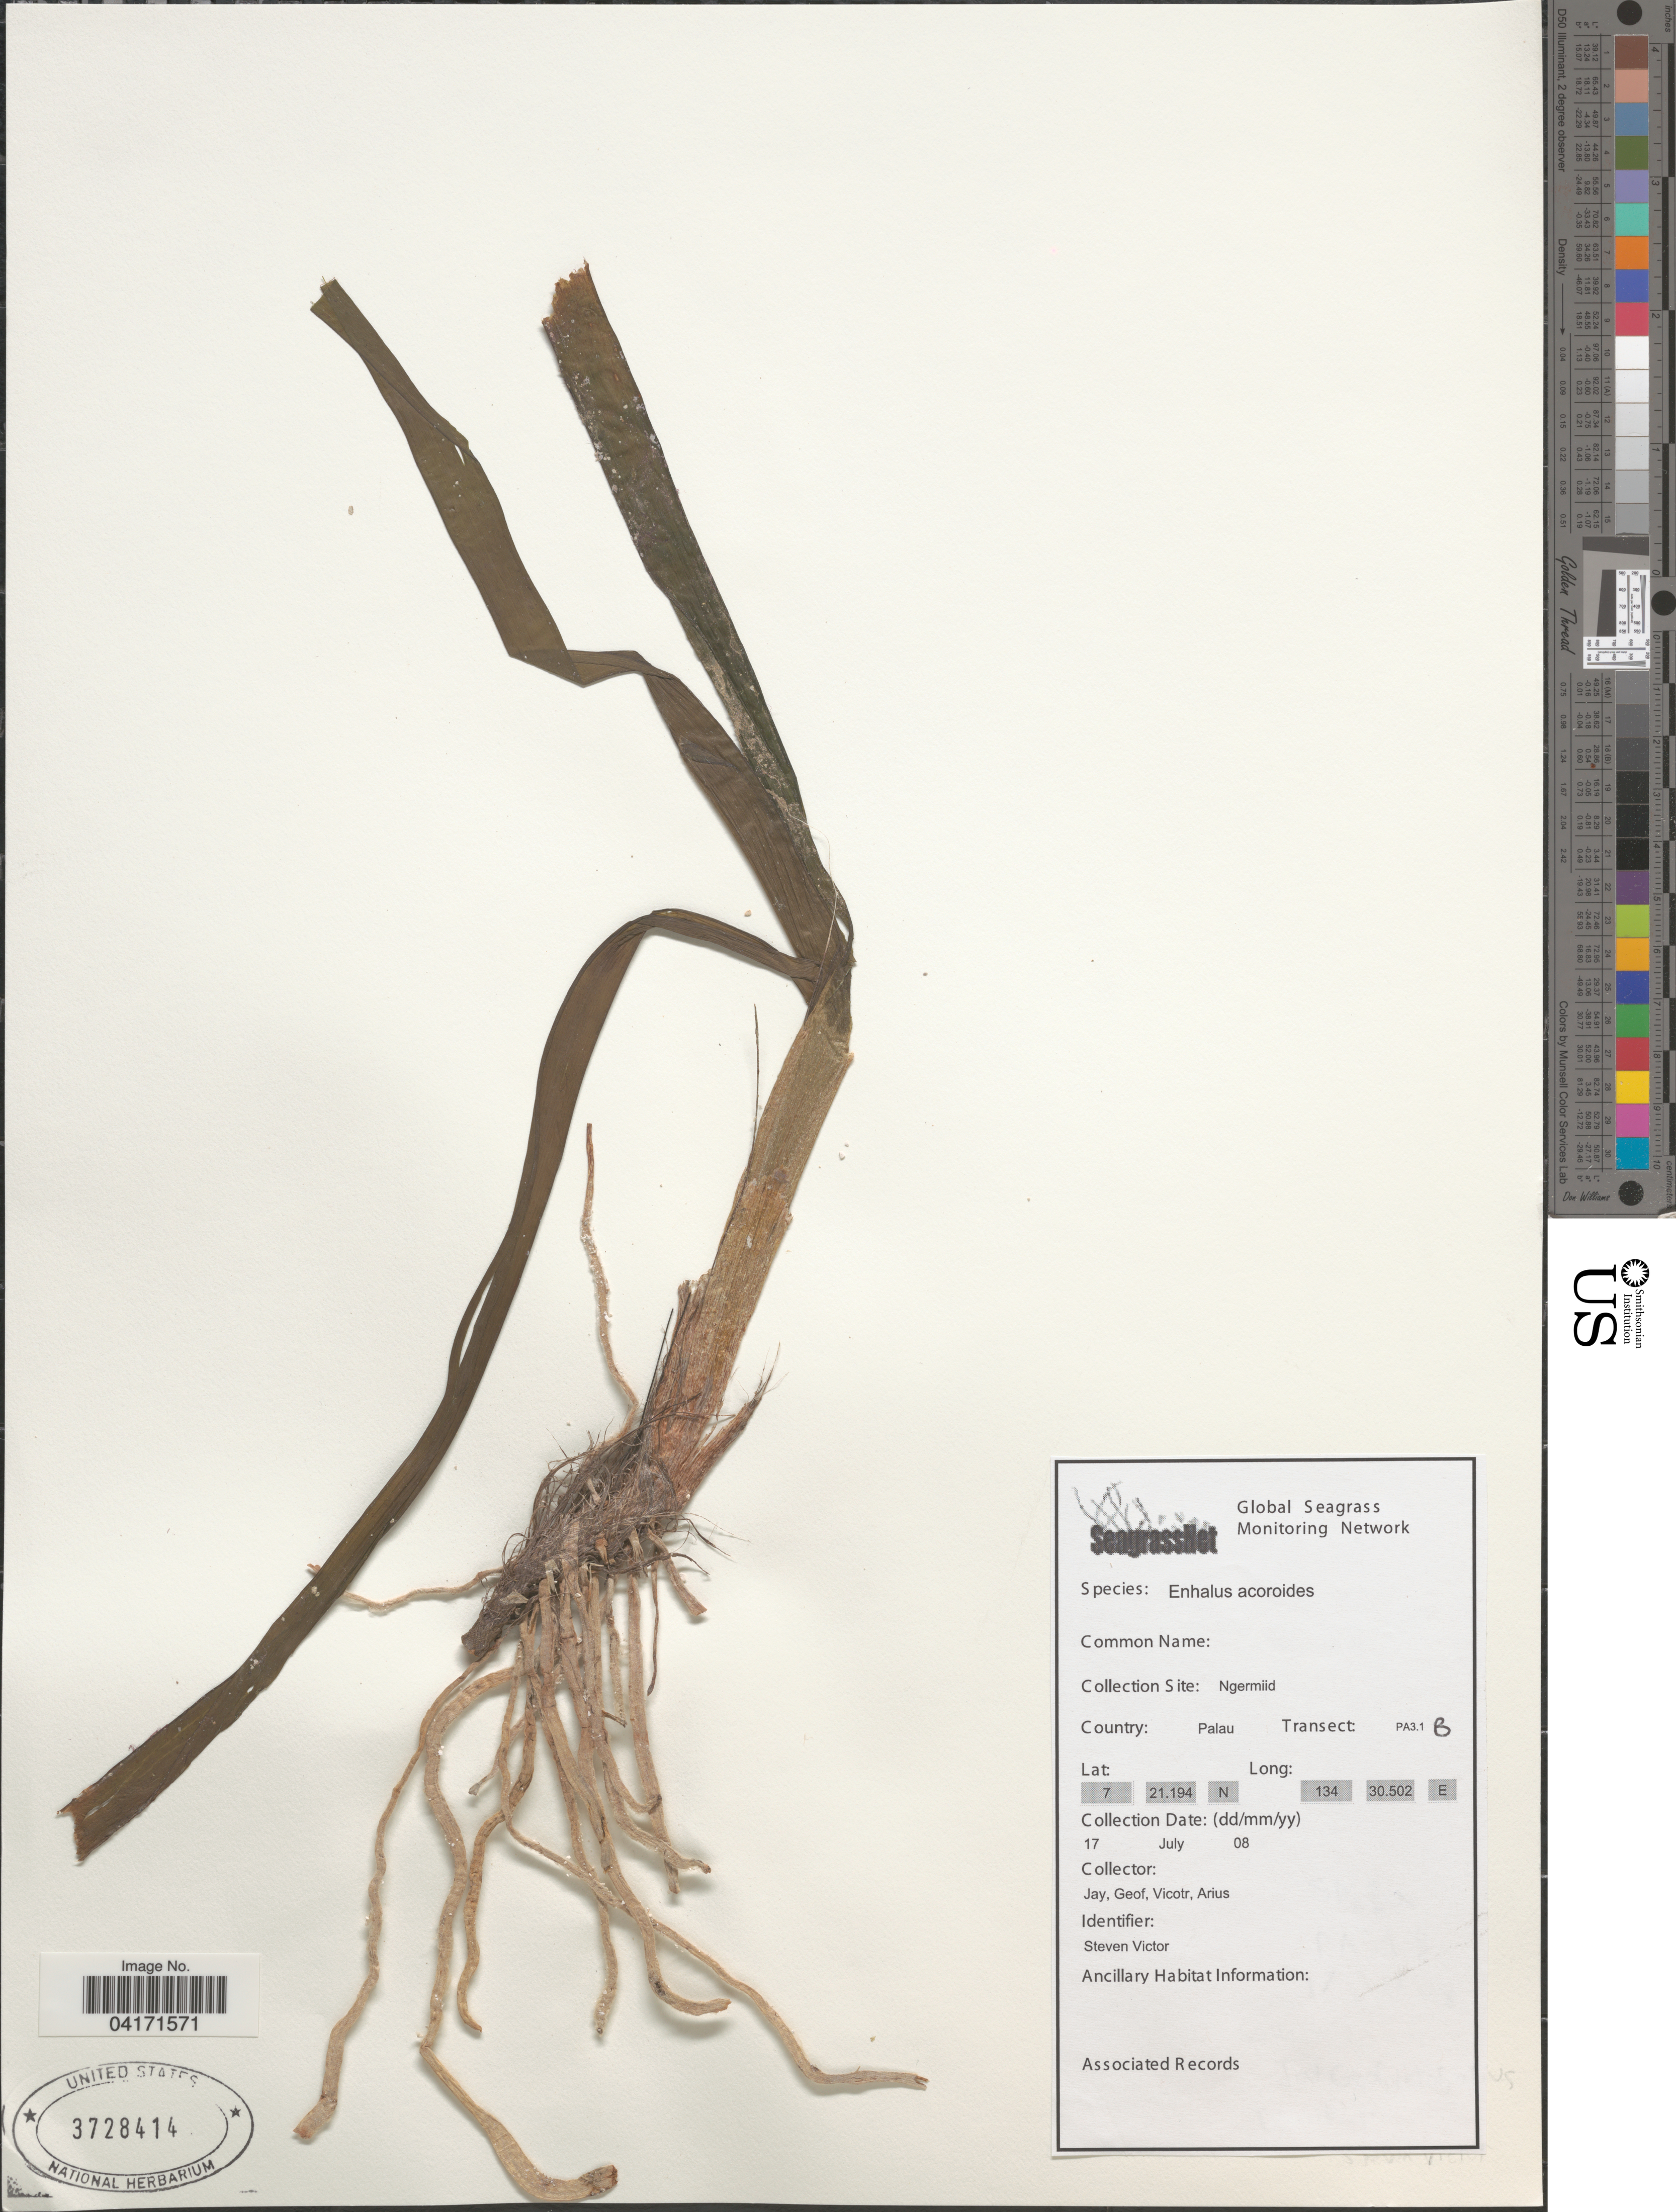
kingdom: Plantae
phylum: Tracheophyta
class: Liliopsida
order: Alismatales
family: Hydrocharitaceae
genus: Enhalus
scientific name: Enhalus acoroides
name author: (L. f.) Royle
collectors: Jay, Geof, Victor & Arius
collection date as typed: Transcribed d/m/y: 17/7/8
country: Palau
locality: Ngermiid. Palau. Transect: PA3.1 B.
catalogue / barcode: US 3728414